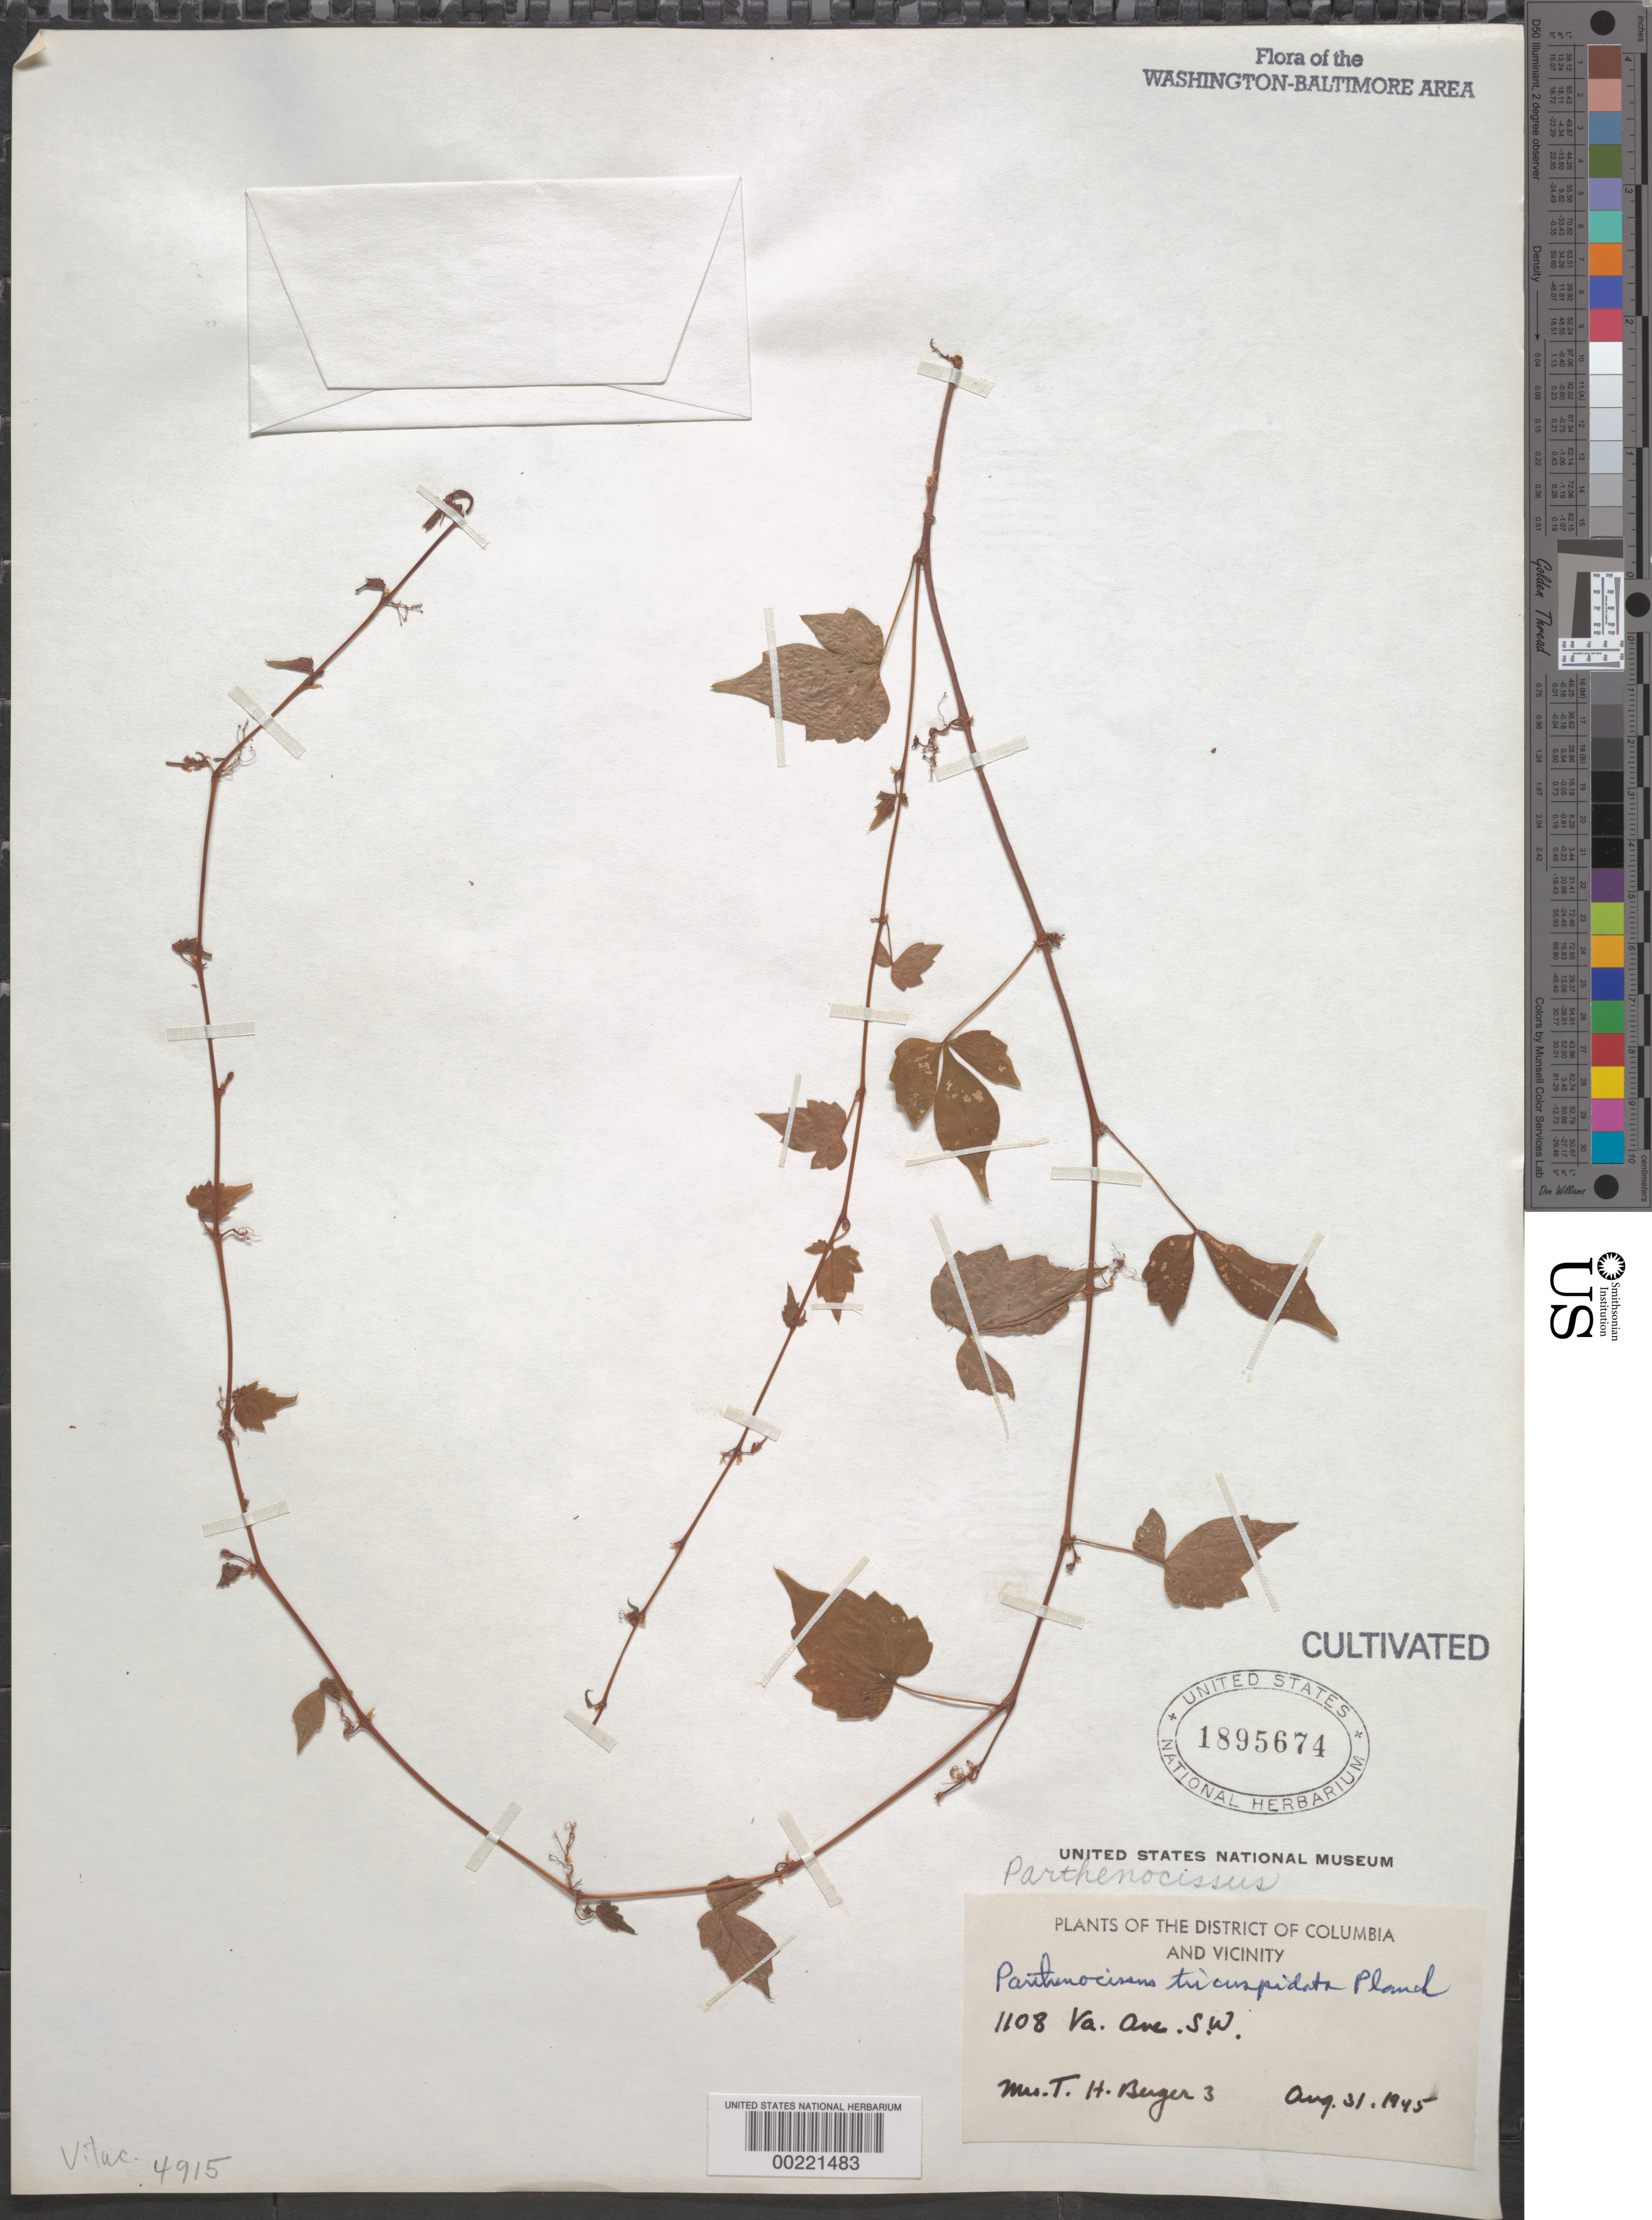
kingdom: Plantae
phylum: Tracheophyta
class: Magnoliopsida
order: Vitales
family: Vitaceae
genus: Parthenocissus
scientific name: Parthenocissus tricuspidata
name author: (Siebold & Zucc.) Planch.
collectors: T. Berger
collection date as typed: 31 Aug 1945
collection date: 1945-08-31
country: United States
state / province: District of Columbia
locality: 1108 Virginia Ave SW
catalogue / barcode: US 1895674